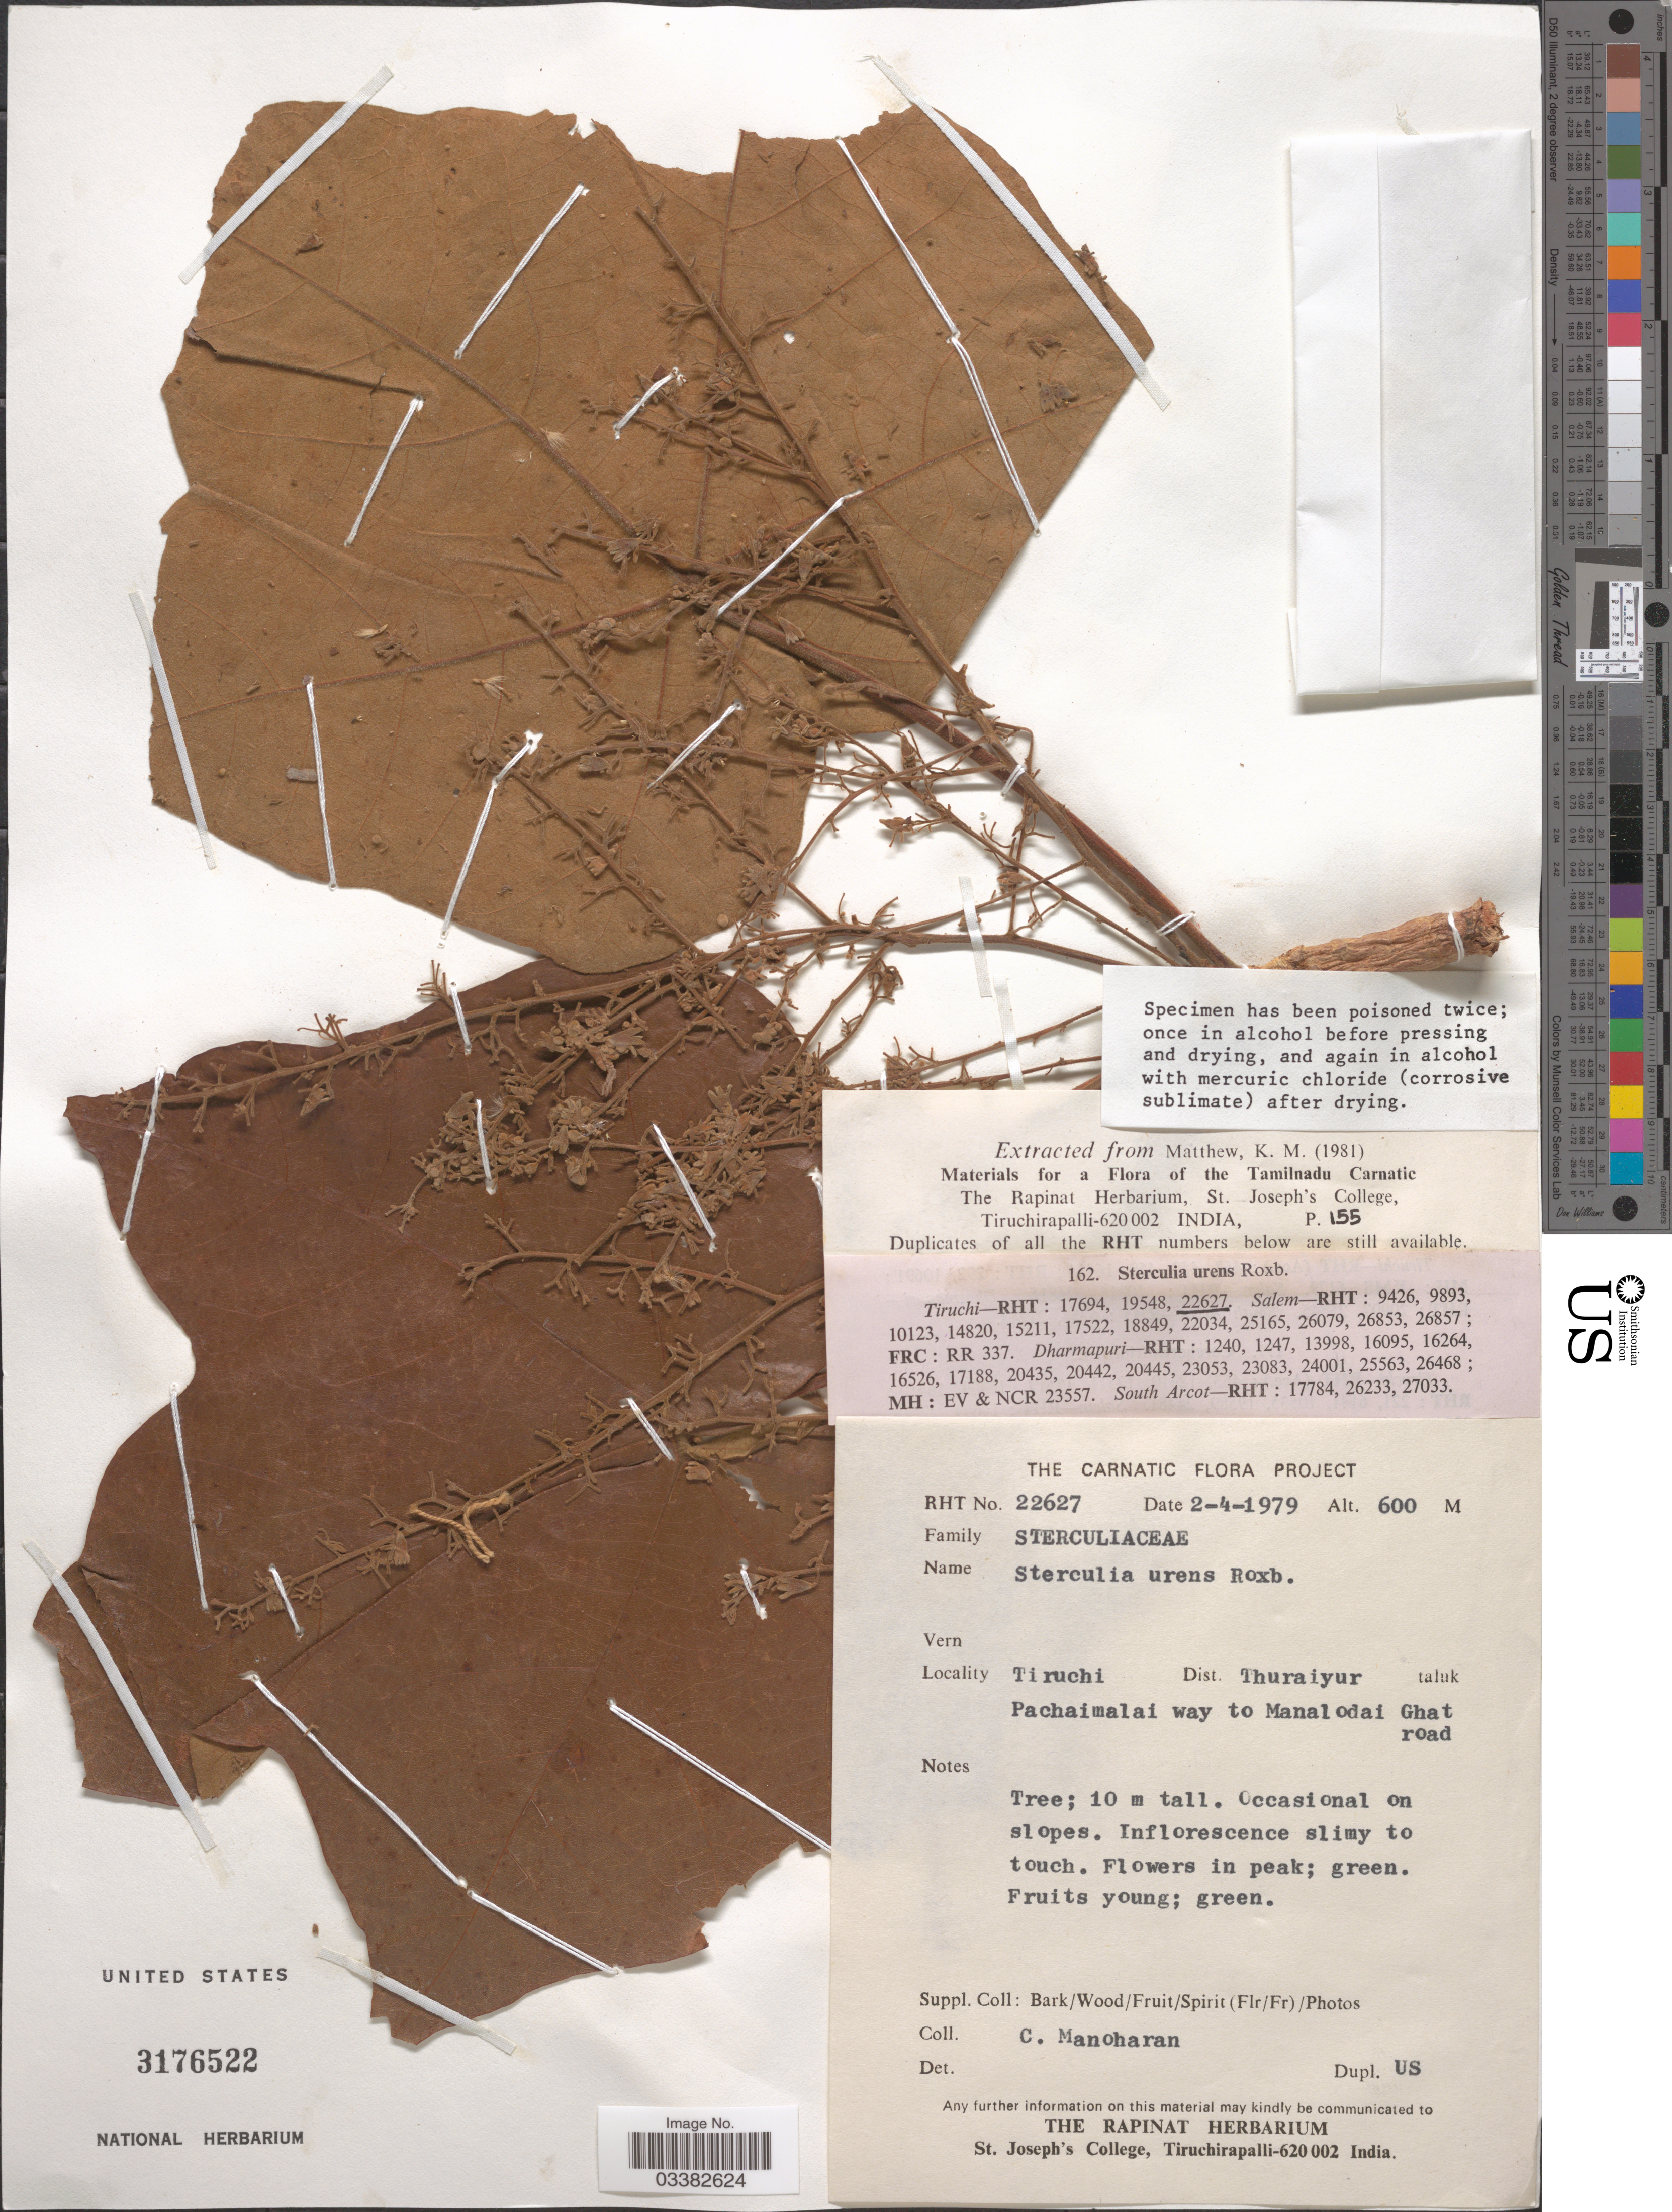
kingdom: Plantae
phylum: Tracheophyta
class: Magnoliopsida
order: Malvales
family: Malvaceae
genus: Sterculia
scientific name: Sterculia urens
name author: Roxb.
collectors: C. Manoharan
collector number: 22627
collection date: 1979-04-02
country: India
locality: Tiruchi Dist. Thuraiyur taluk Pachaimalai way to Manalodai Ghat road.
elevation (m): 600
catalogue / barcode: US 3176522